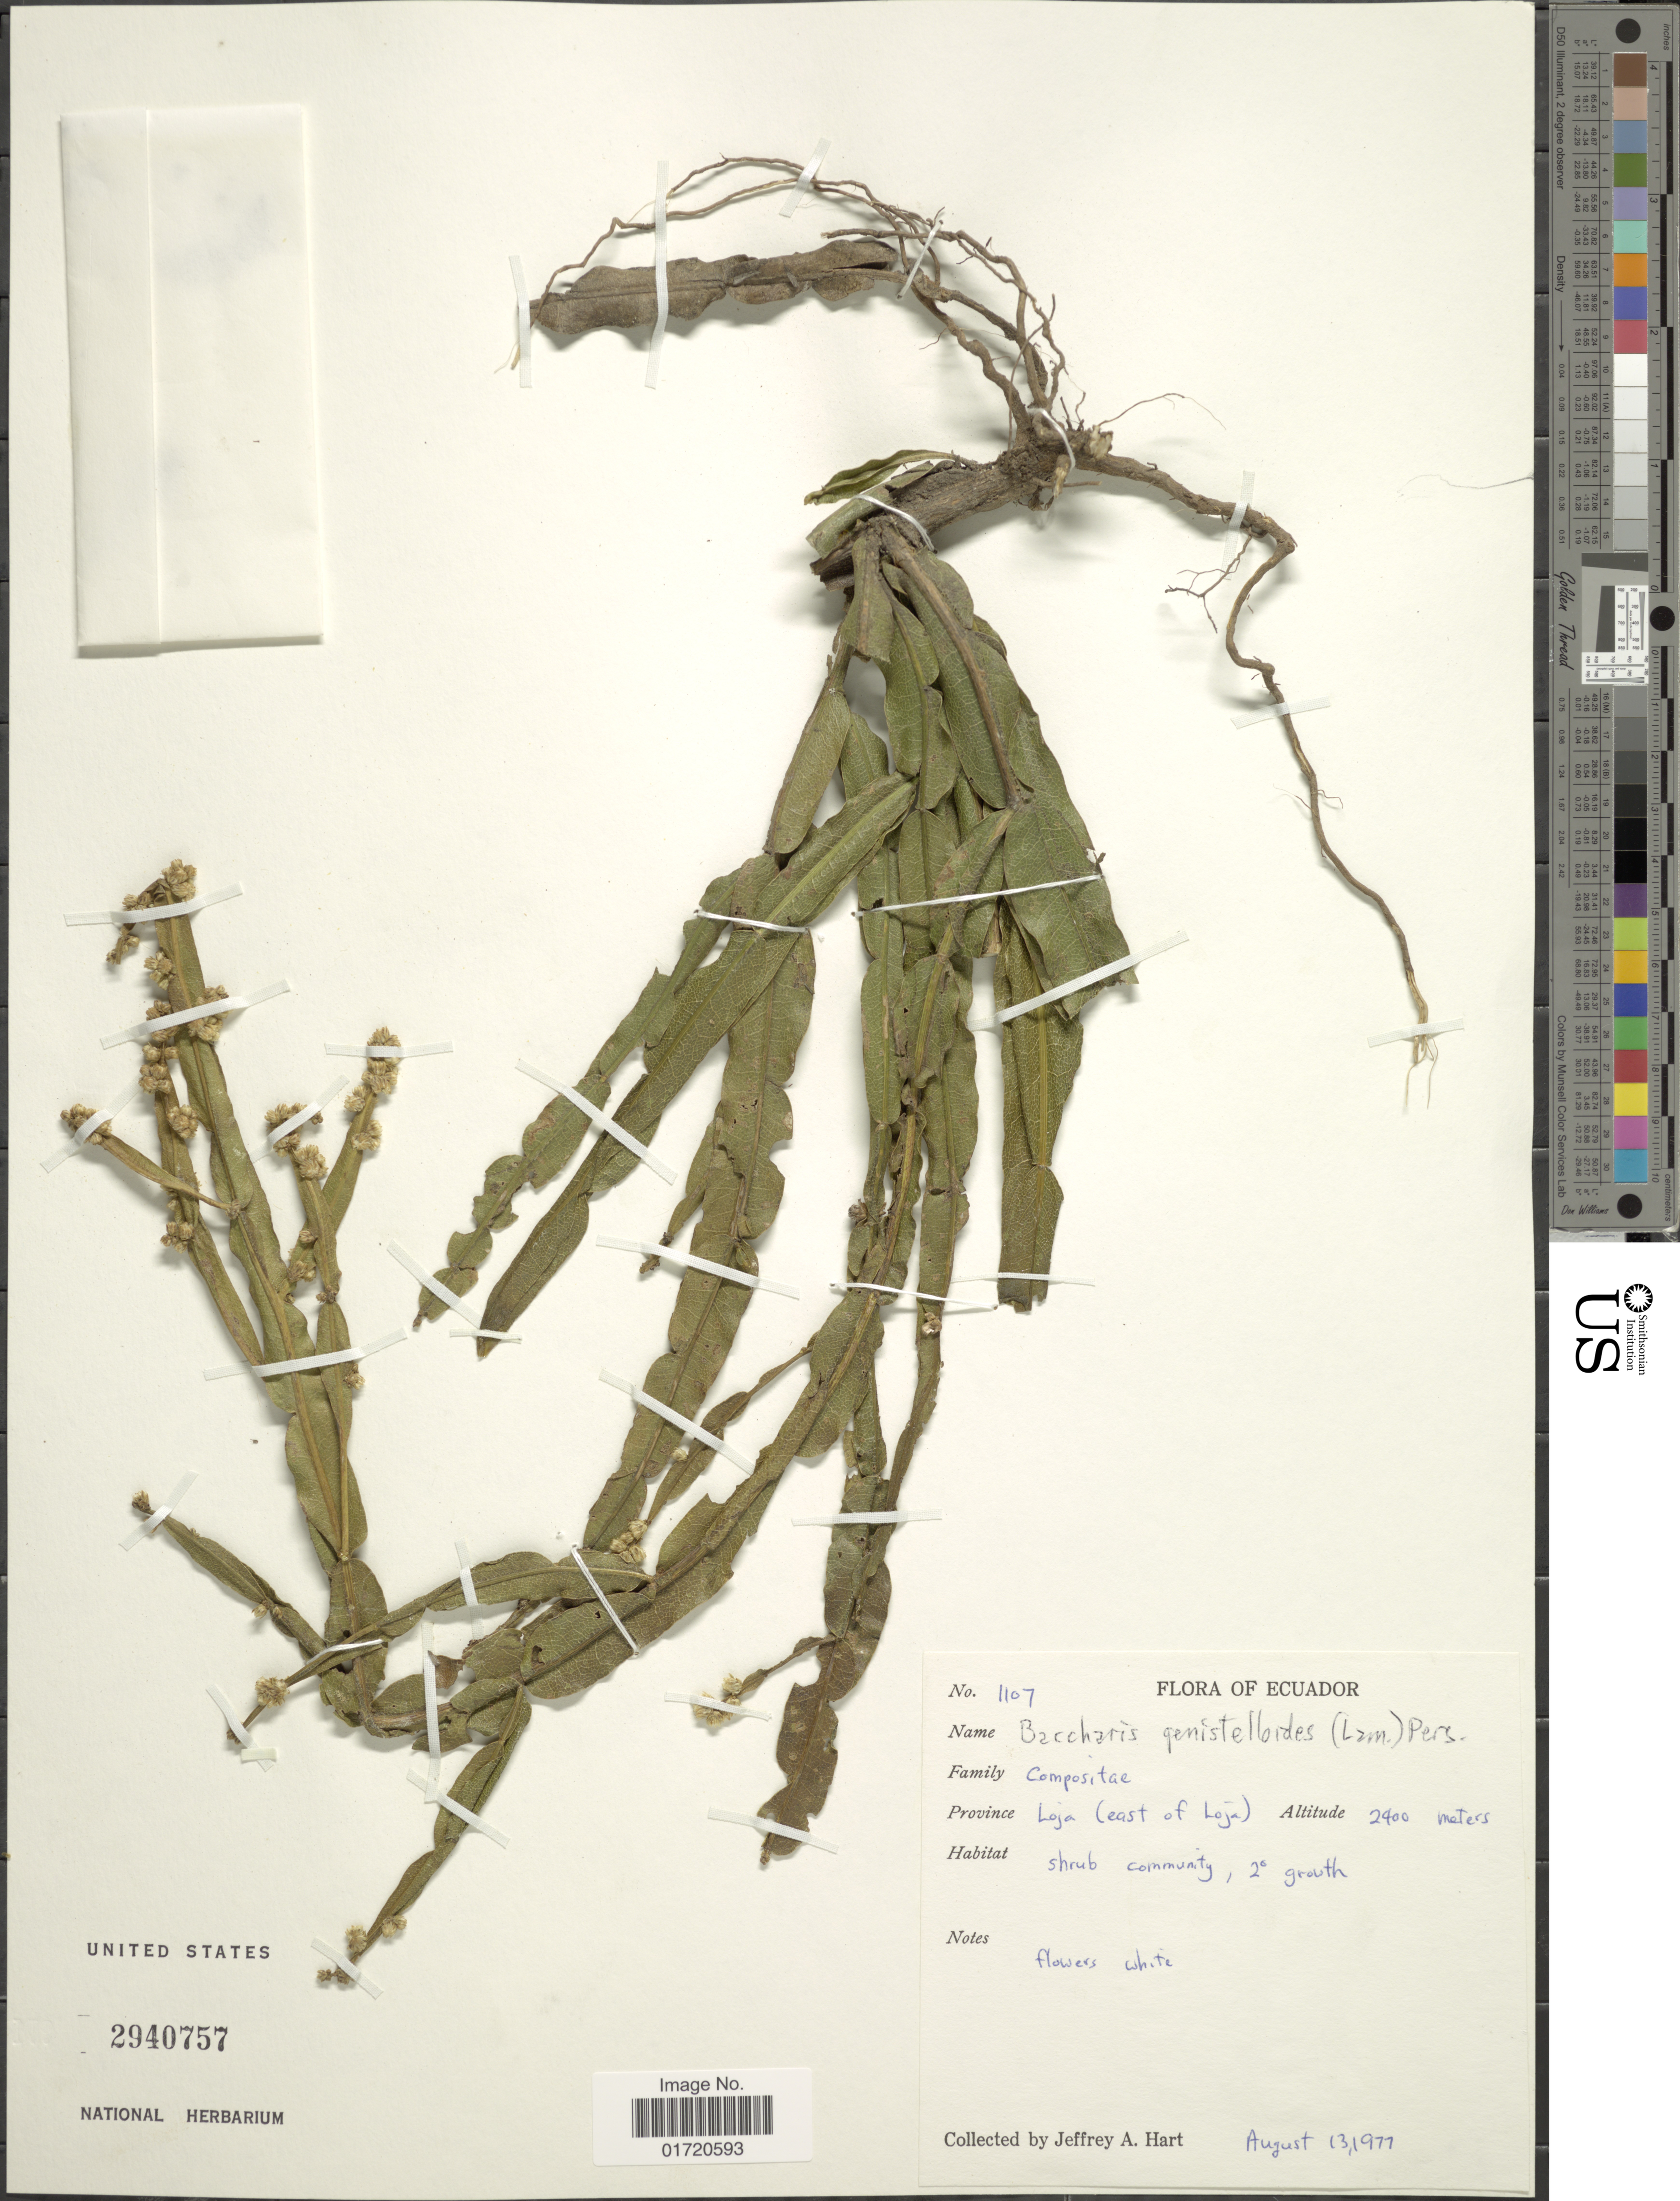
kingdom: Plantae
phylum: Tracheophyta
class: Magnoliopsida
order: Asterales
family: Asteraceae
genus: Baccharis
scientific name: Baccharis genistelloides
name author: (Lam.) Pers.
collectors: J. A. Hart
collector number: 1107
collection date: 1977-08-13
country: Ecuador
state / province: Loja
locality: (east of Loja)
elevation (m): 2900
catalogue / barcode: US 2940757